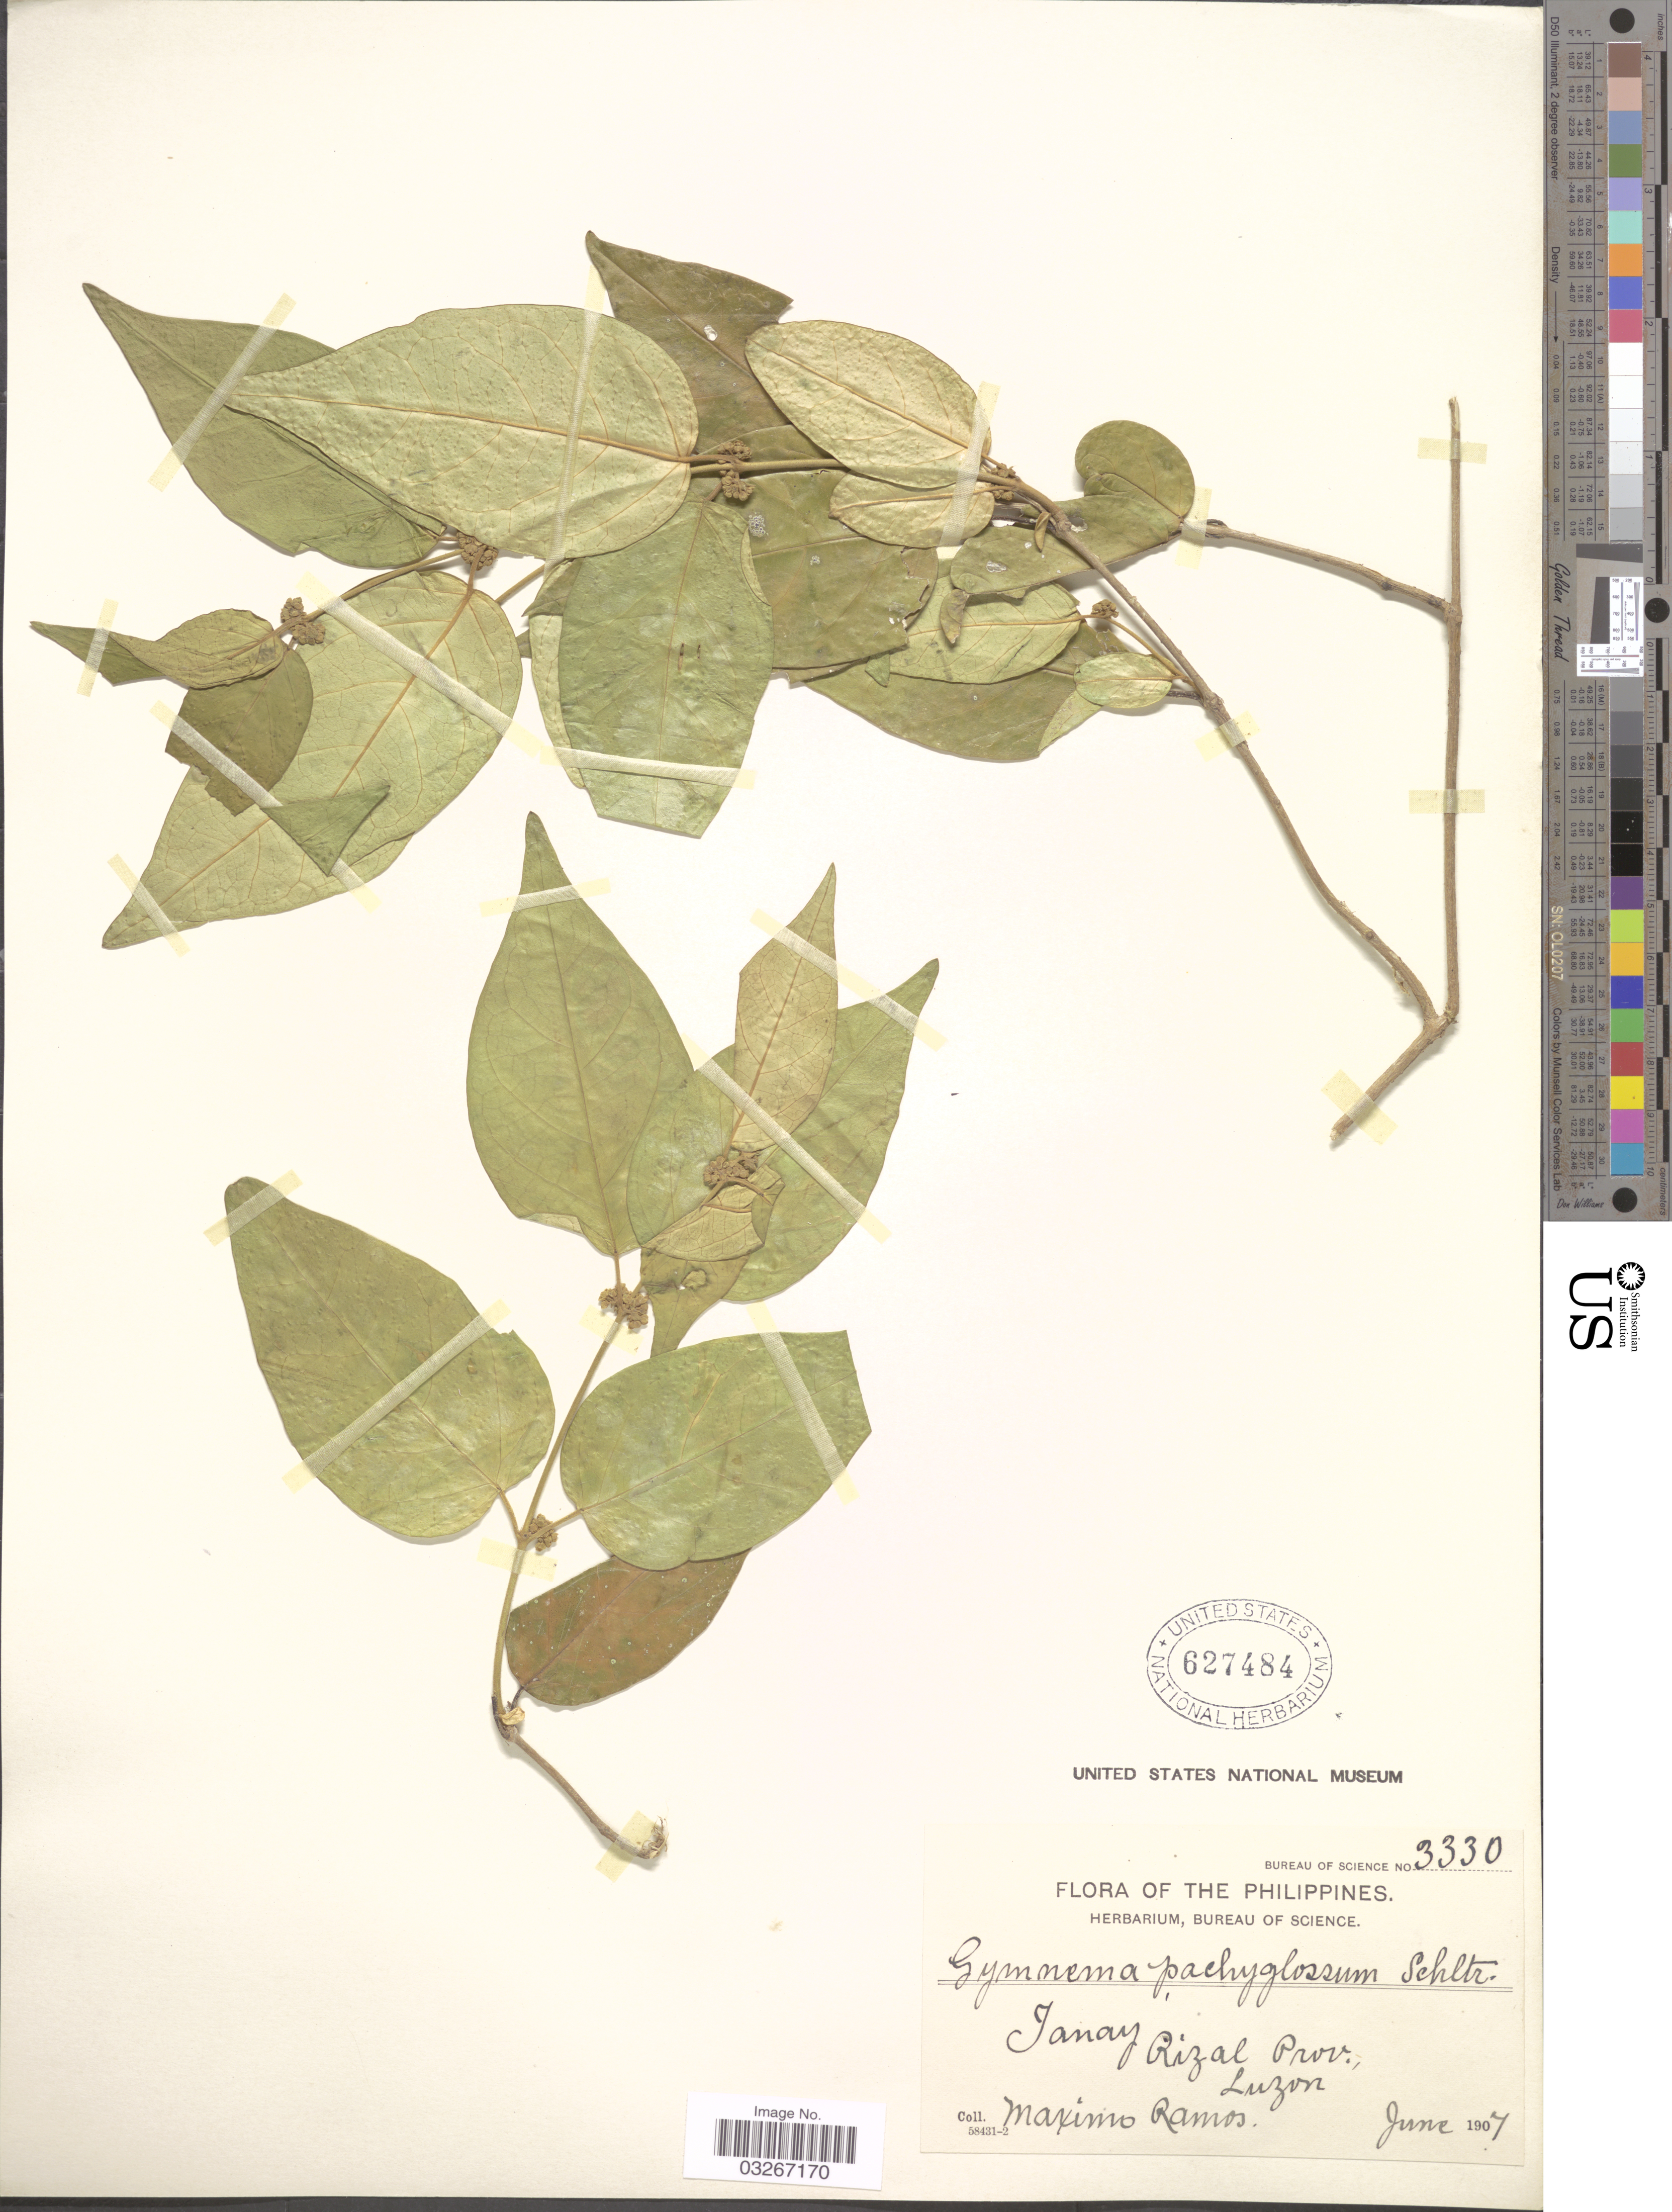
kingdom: Plantae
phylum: Tracheophyta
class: Magnoliopsida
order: Gentianales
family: Apocynaceae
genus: Gymnema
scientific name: Gymnema pachyglossum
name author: Schltr.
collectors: M. Ramos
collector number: Bureau of Science 3330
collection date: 1907-06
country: Philippines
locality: Tanay, Rizal Prov., Luzon.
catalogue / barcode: US 627484